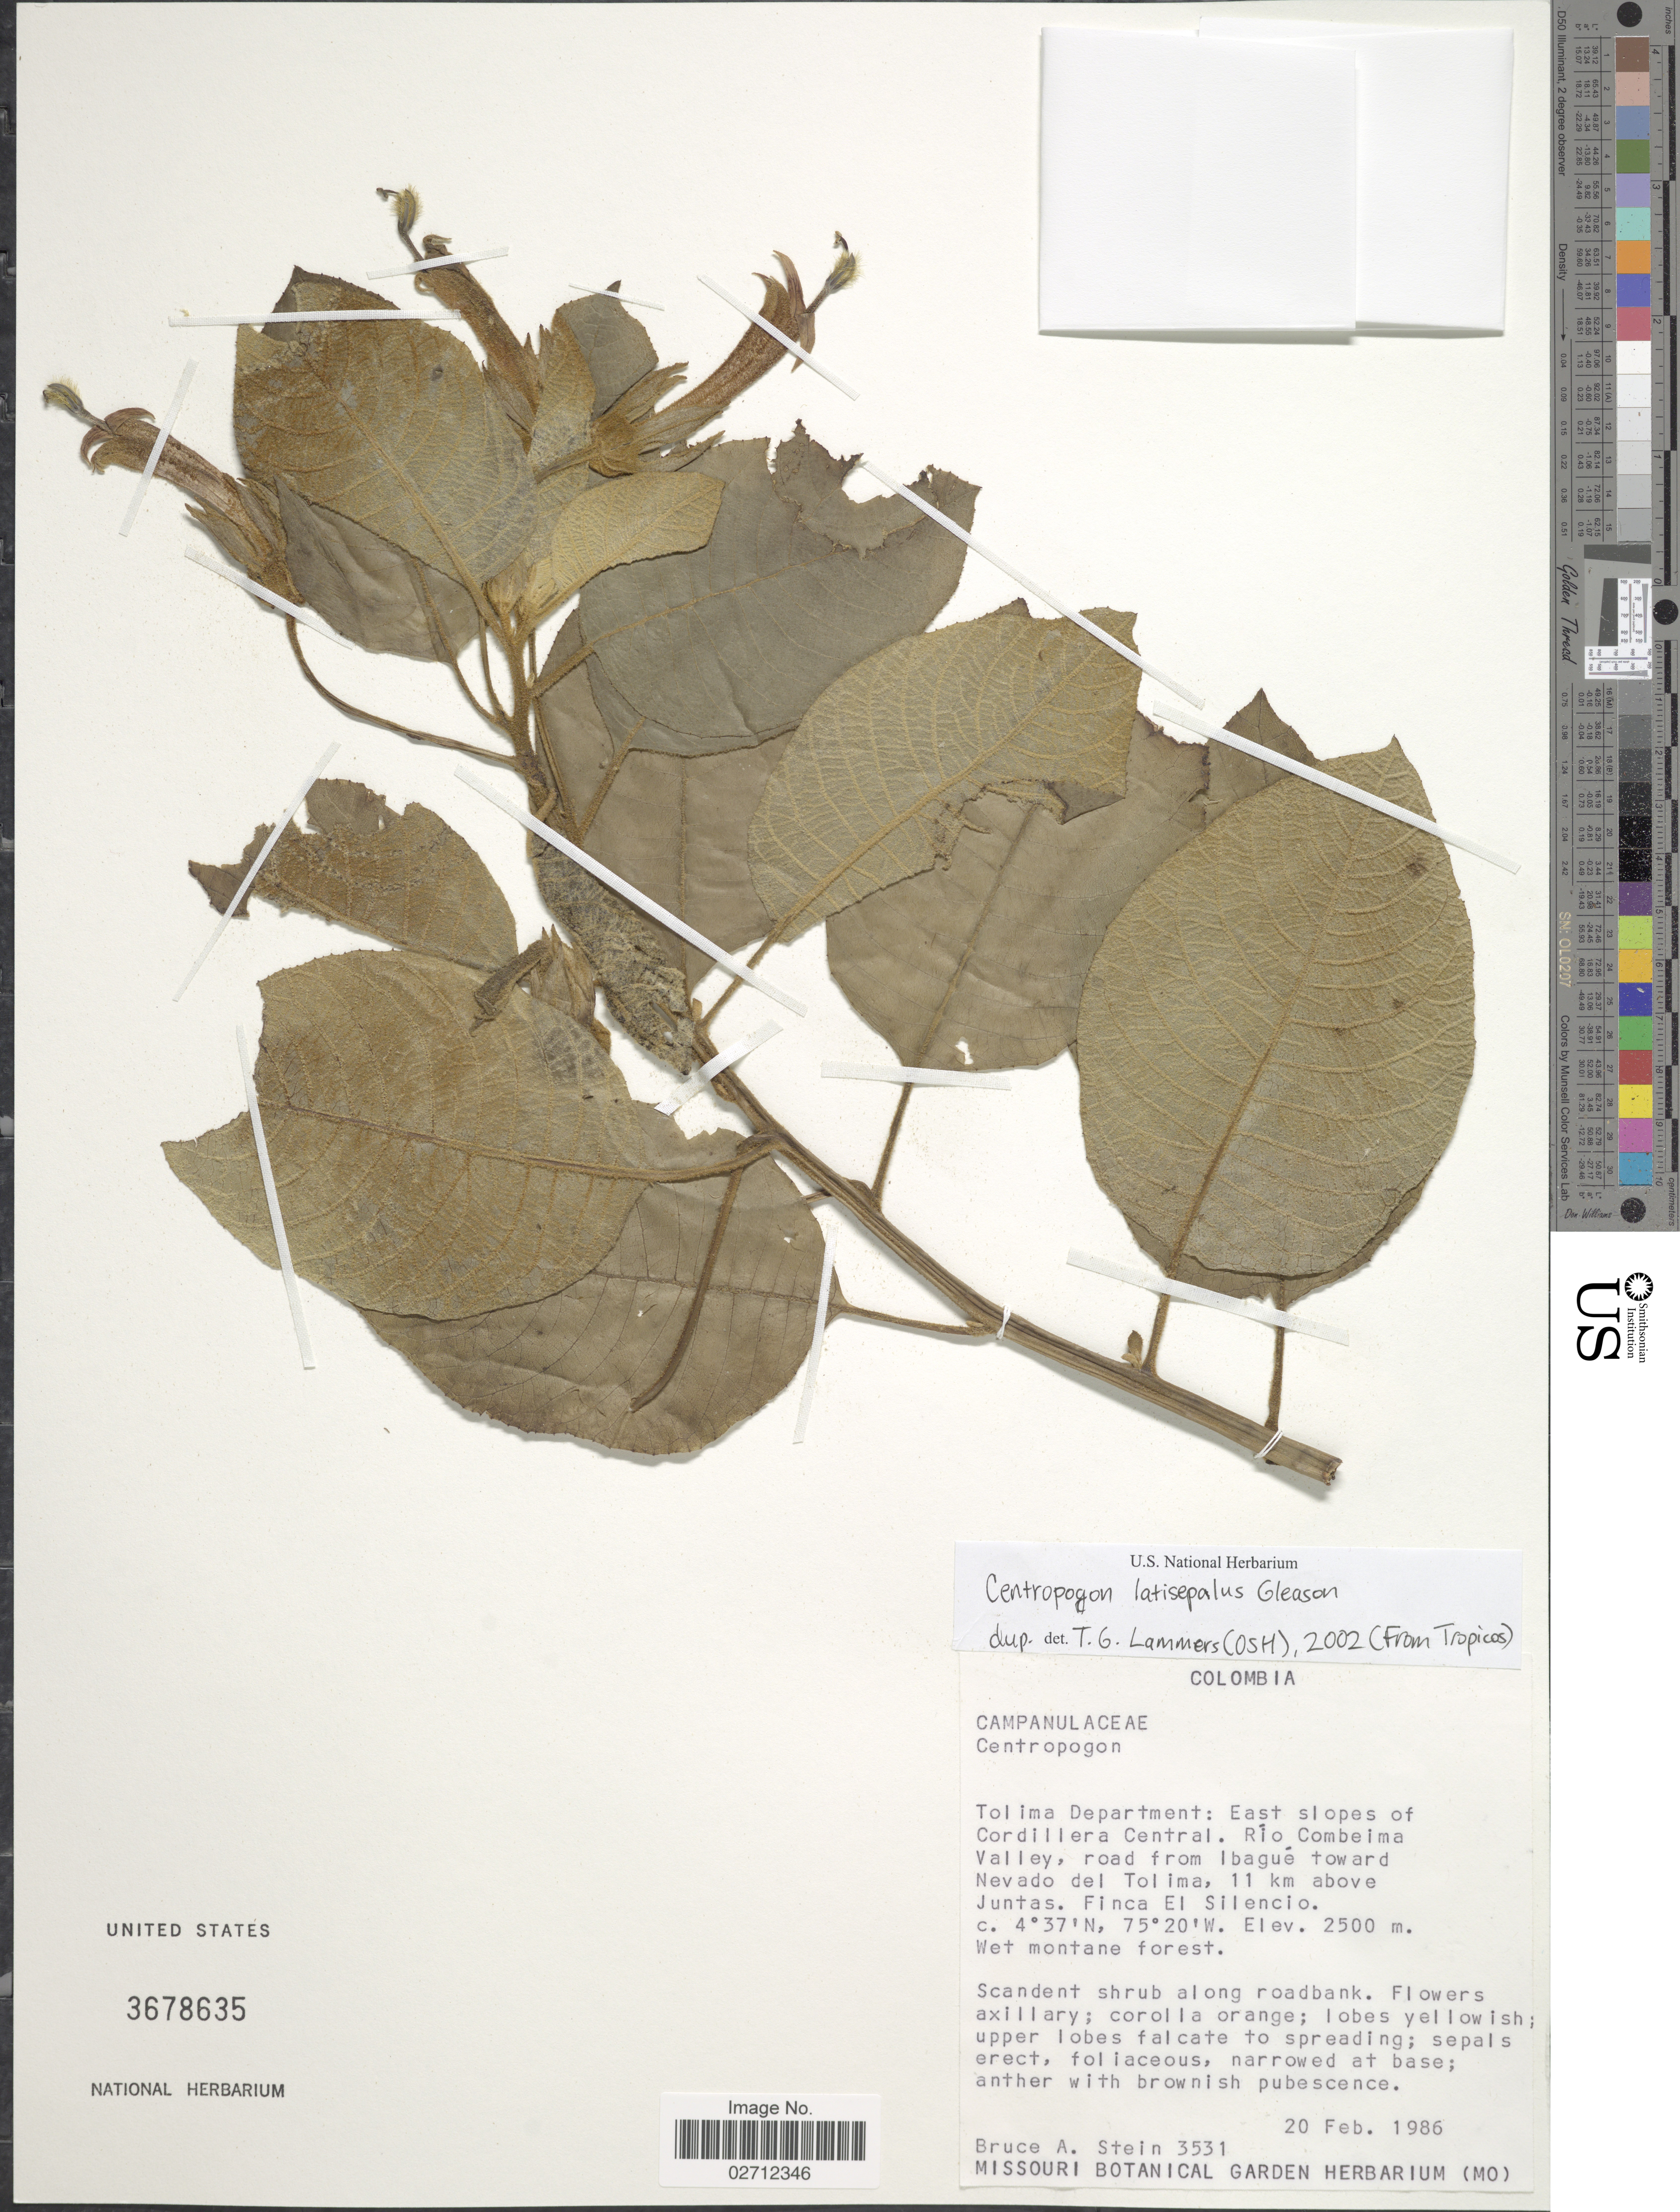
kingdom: Plantae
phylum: Tracheophyta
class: Magnoliopsida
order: Asterales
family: Campanulaceae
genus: Centropogon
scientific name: Centropogon latisepalus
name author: Gleason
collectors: B. A. Stein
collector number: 3531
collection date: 1986-02-20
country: Colombia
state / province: Tolima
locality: Tolima Department: East slope of Cordillera Central. Río Combeima Valley, road from Ibagué toward Nevado del Tolima, 11 km above Juntas. Finca El Silencio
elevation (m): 2500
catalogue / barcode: US 3678635